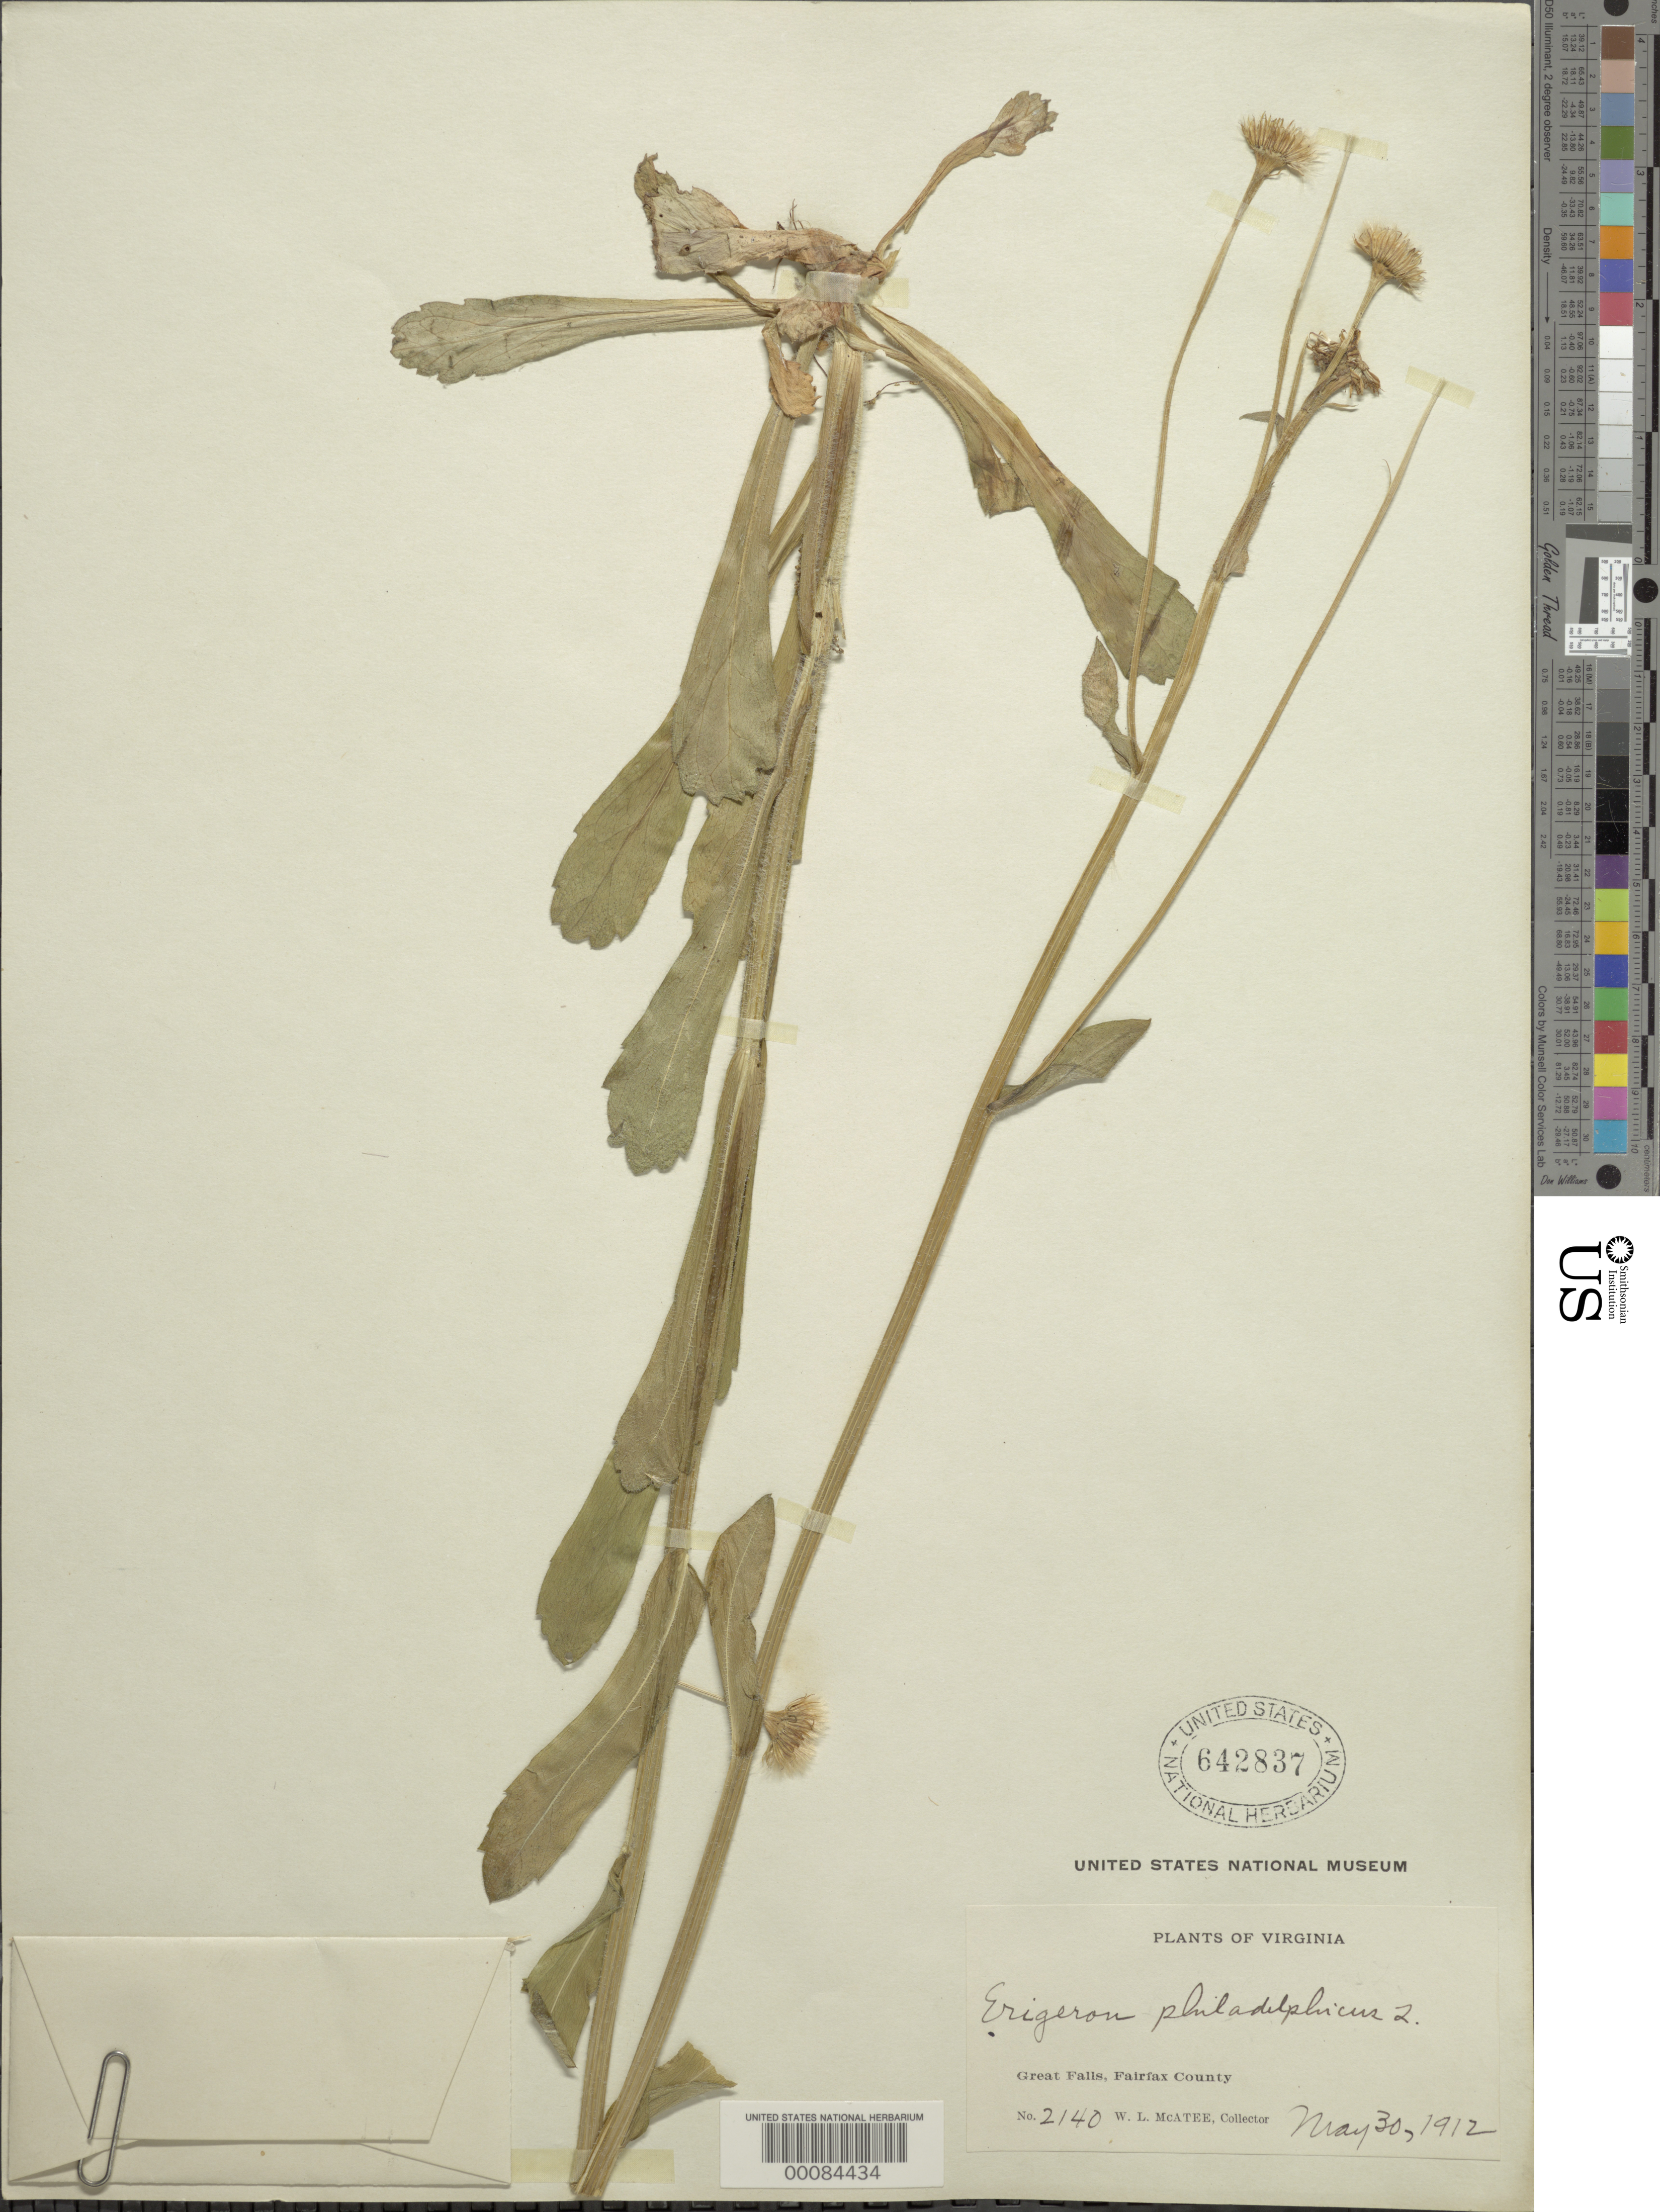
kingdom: Plantae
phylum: Tracheophyta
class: Magnoliopsida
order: Asterales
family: Asteraceae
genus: Erigeron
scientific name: Erigeron philadelphicus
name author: L.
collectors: W. McAtee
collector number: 2140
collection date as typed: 30 May 1912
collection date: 1912-05-30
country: United States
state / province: Virginia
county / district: Fairfax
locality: Great Falls C. & O. Canal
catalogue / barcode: US 642837